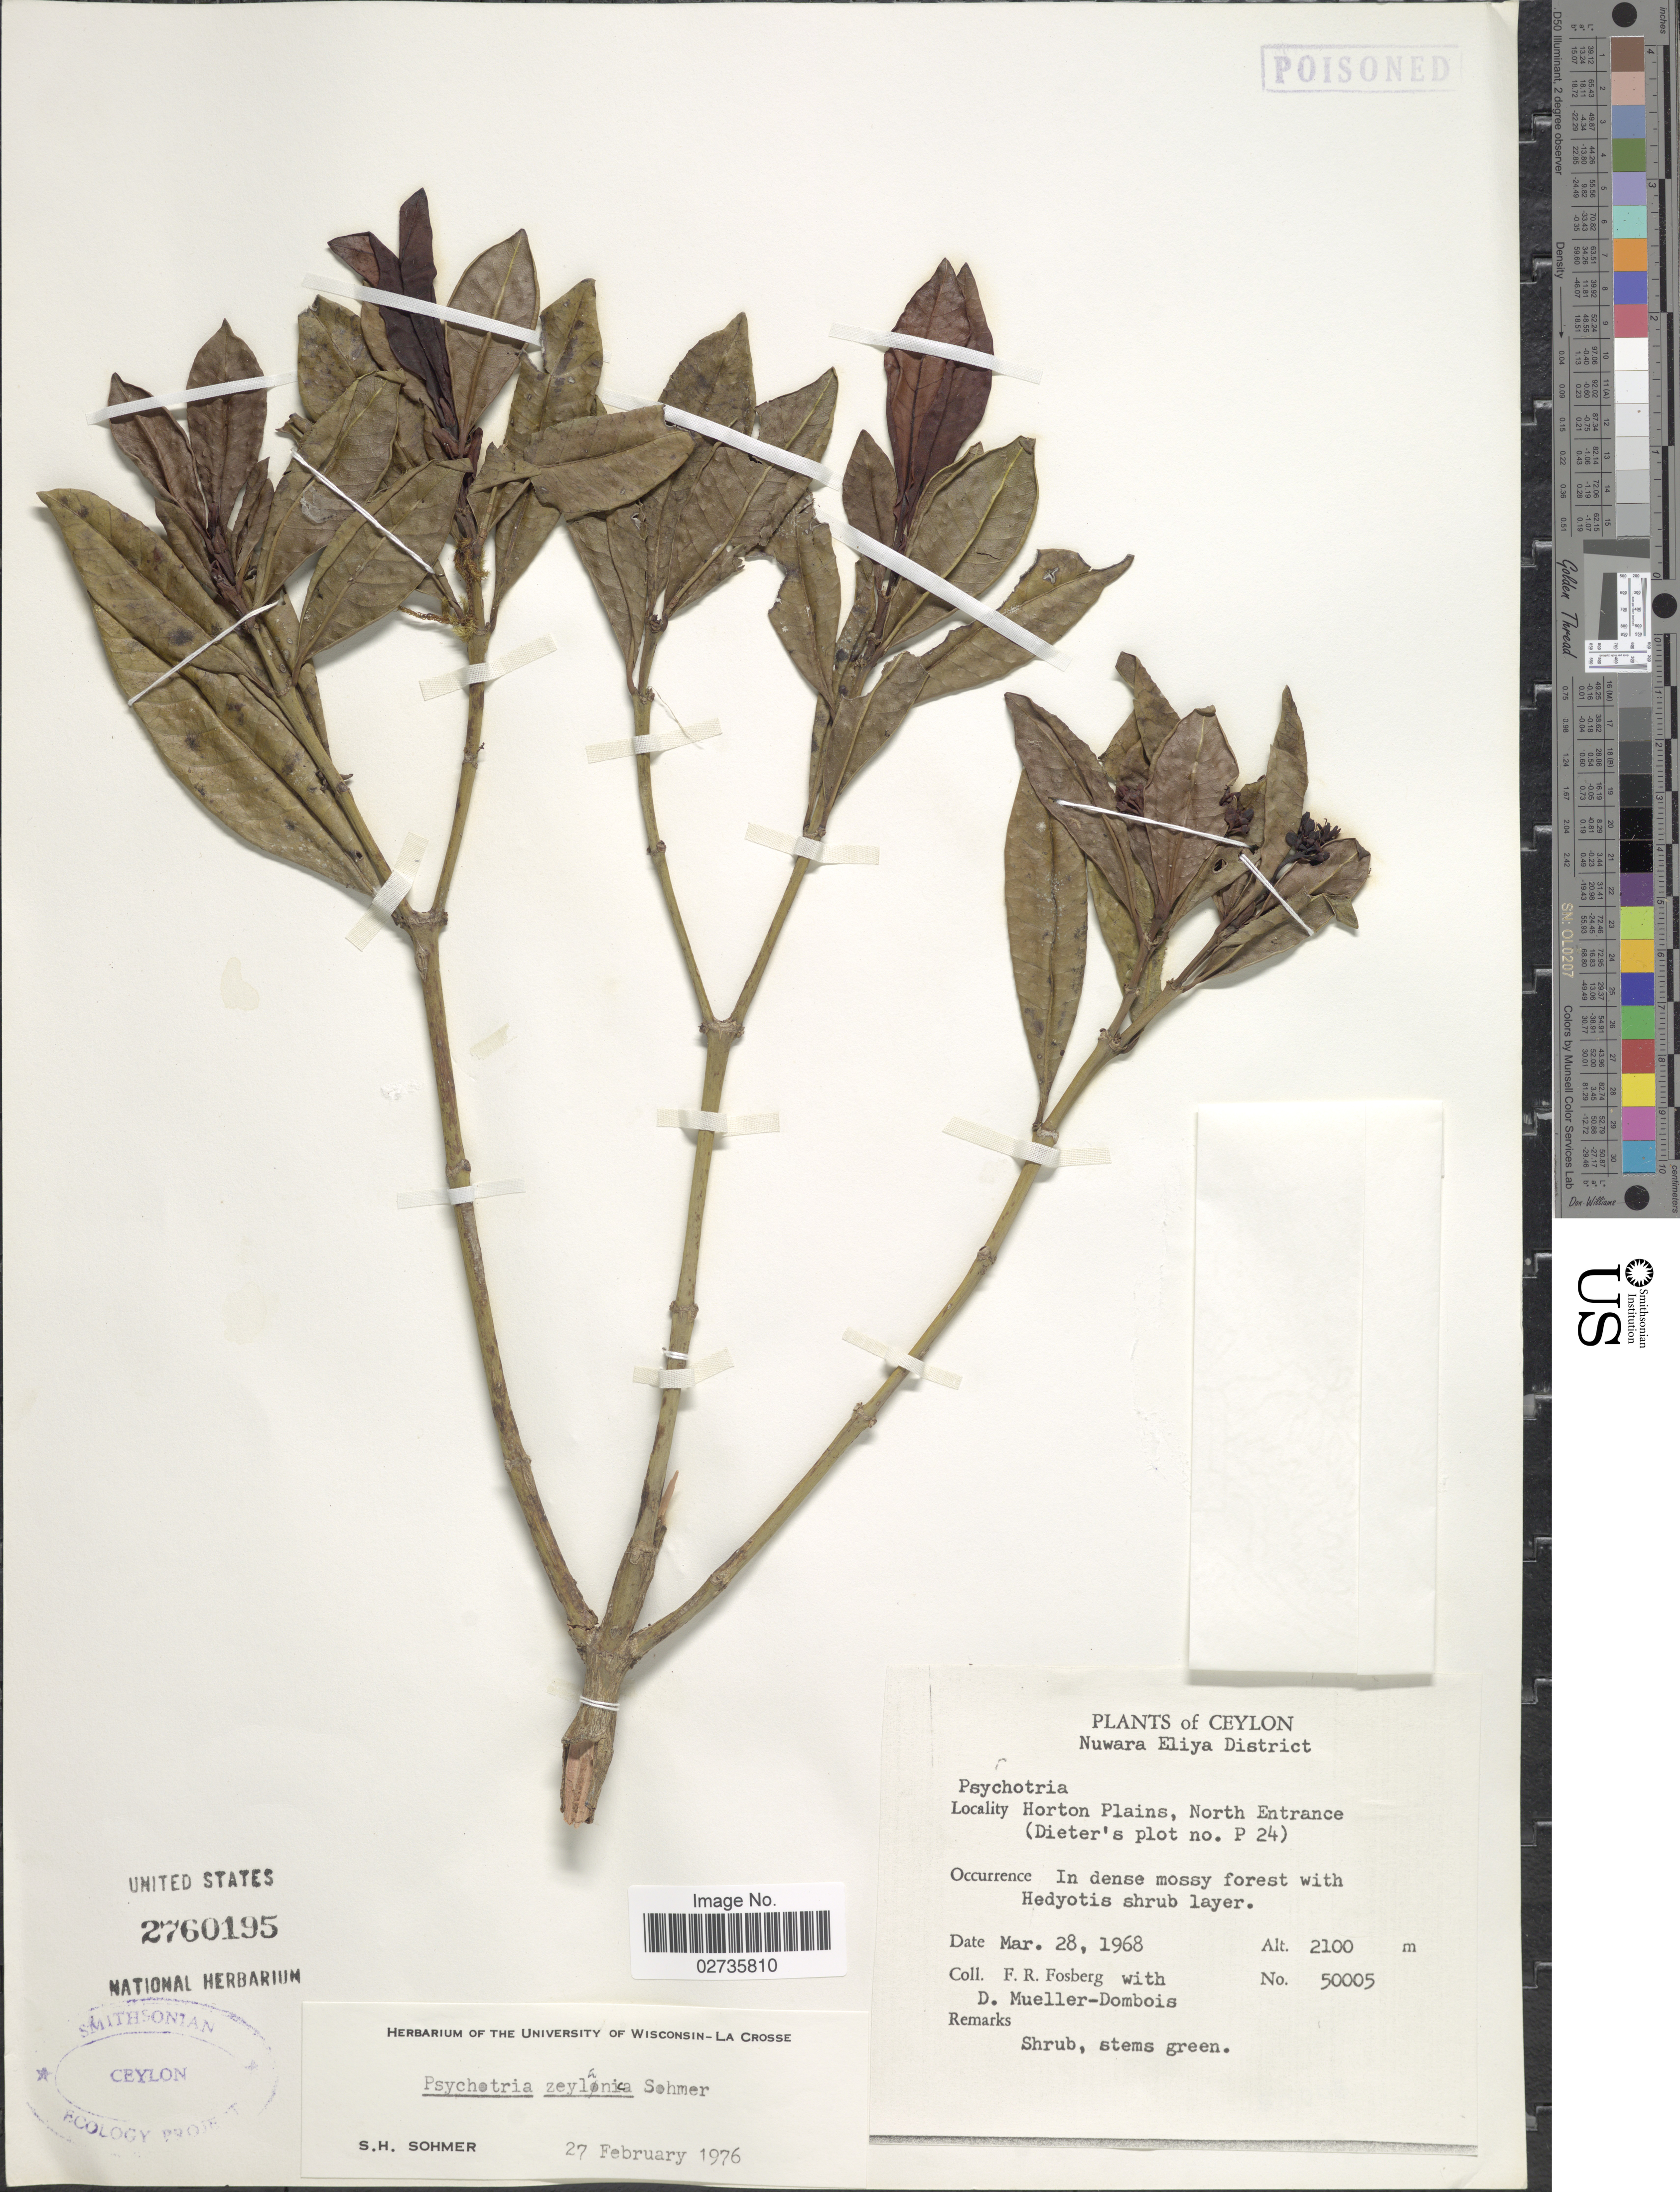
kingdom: Plantae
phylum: Tracheophyta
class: Magnoliopsida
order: Gentianales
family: Rubiaceae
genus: Psychotria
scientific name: Psychotria zeylanica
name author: Sohmer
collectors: F. R. Fosberg & D. Mueller-Dombois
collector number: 50005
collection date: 1968-03-28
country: Sri Lanka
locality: Ceylon, Nuwara Eliya District, Horton Plains, North Entrance (Dieter's plot no P 24), In dense mossy forest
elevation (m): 2100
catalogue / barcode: US 2760195